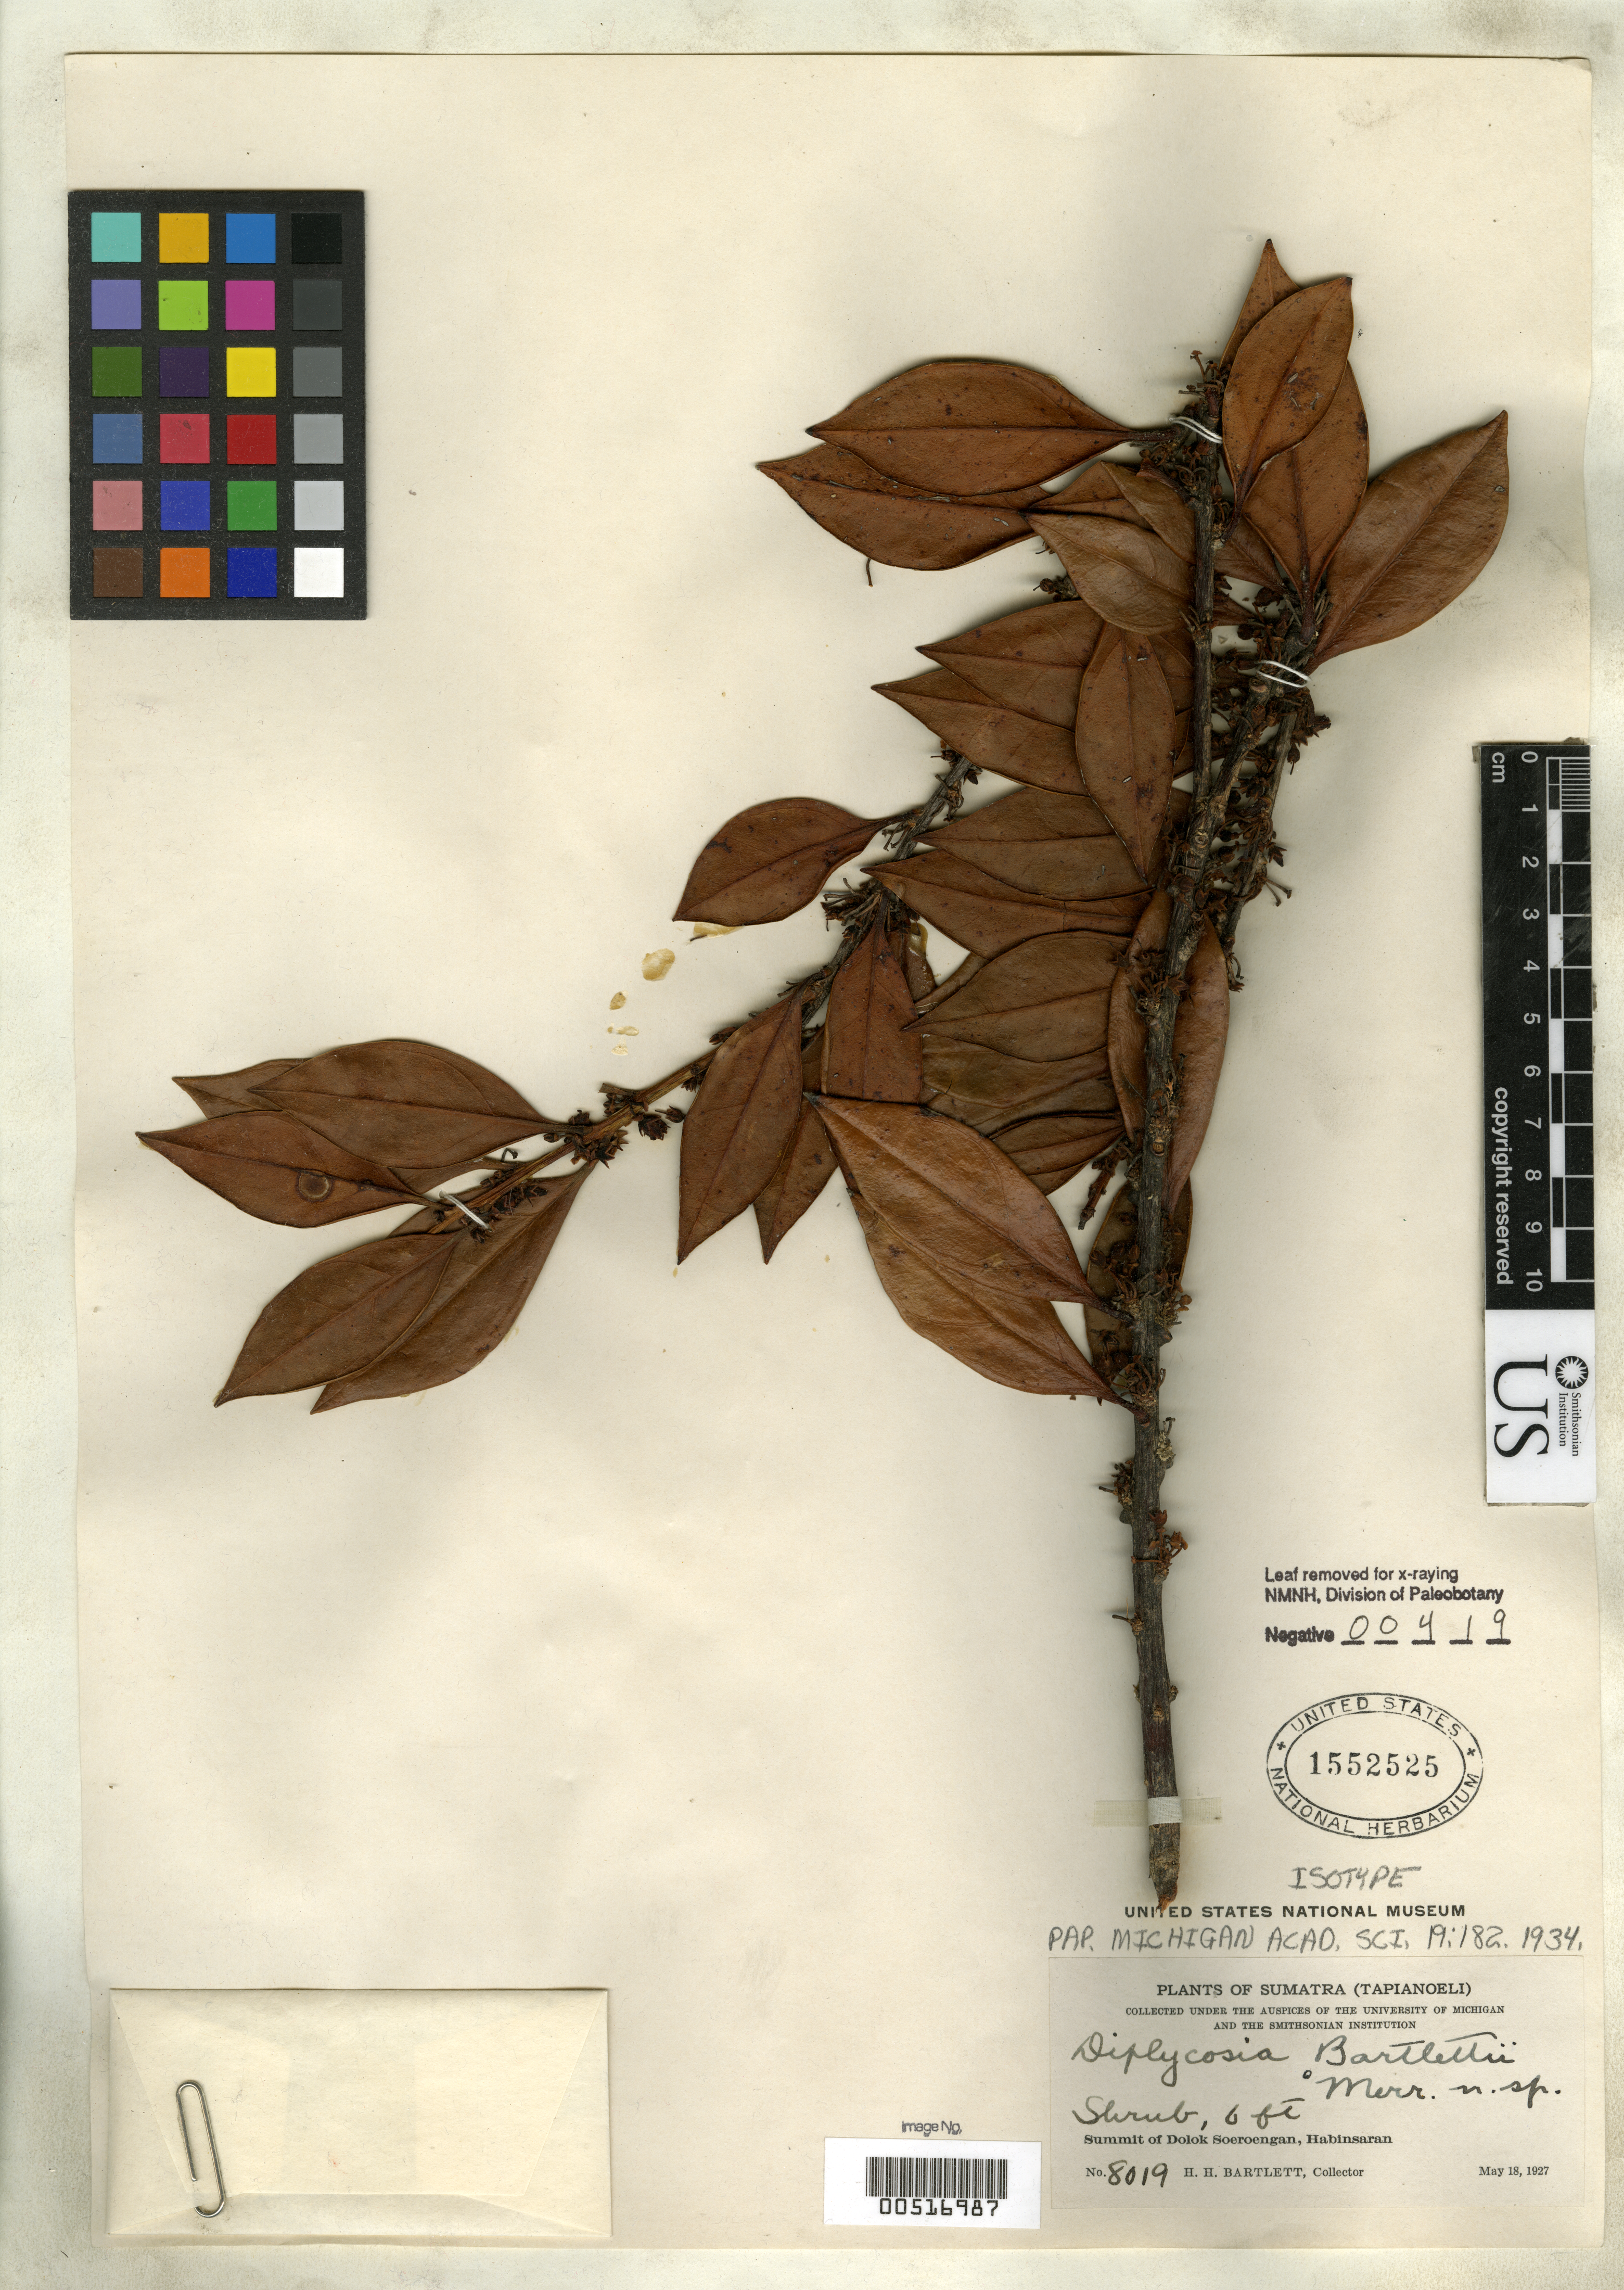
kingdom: Plantae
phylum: Tracheophyta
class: Magnoliopsida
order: Ericales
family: Ericaceae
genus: Diplycosia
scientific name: Diplycosia bartlettii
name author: Merr.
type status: Isotype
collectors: H. H. Bartlett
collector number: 8019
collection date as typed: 18 May 1927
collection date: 1927-05-18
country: Indonesia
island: Sumatra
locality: Tapianoeli, summit of Doloksoeroengan, Habinsaran.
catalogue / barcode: US 1552525